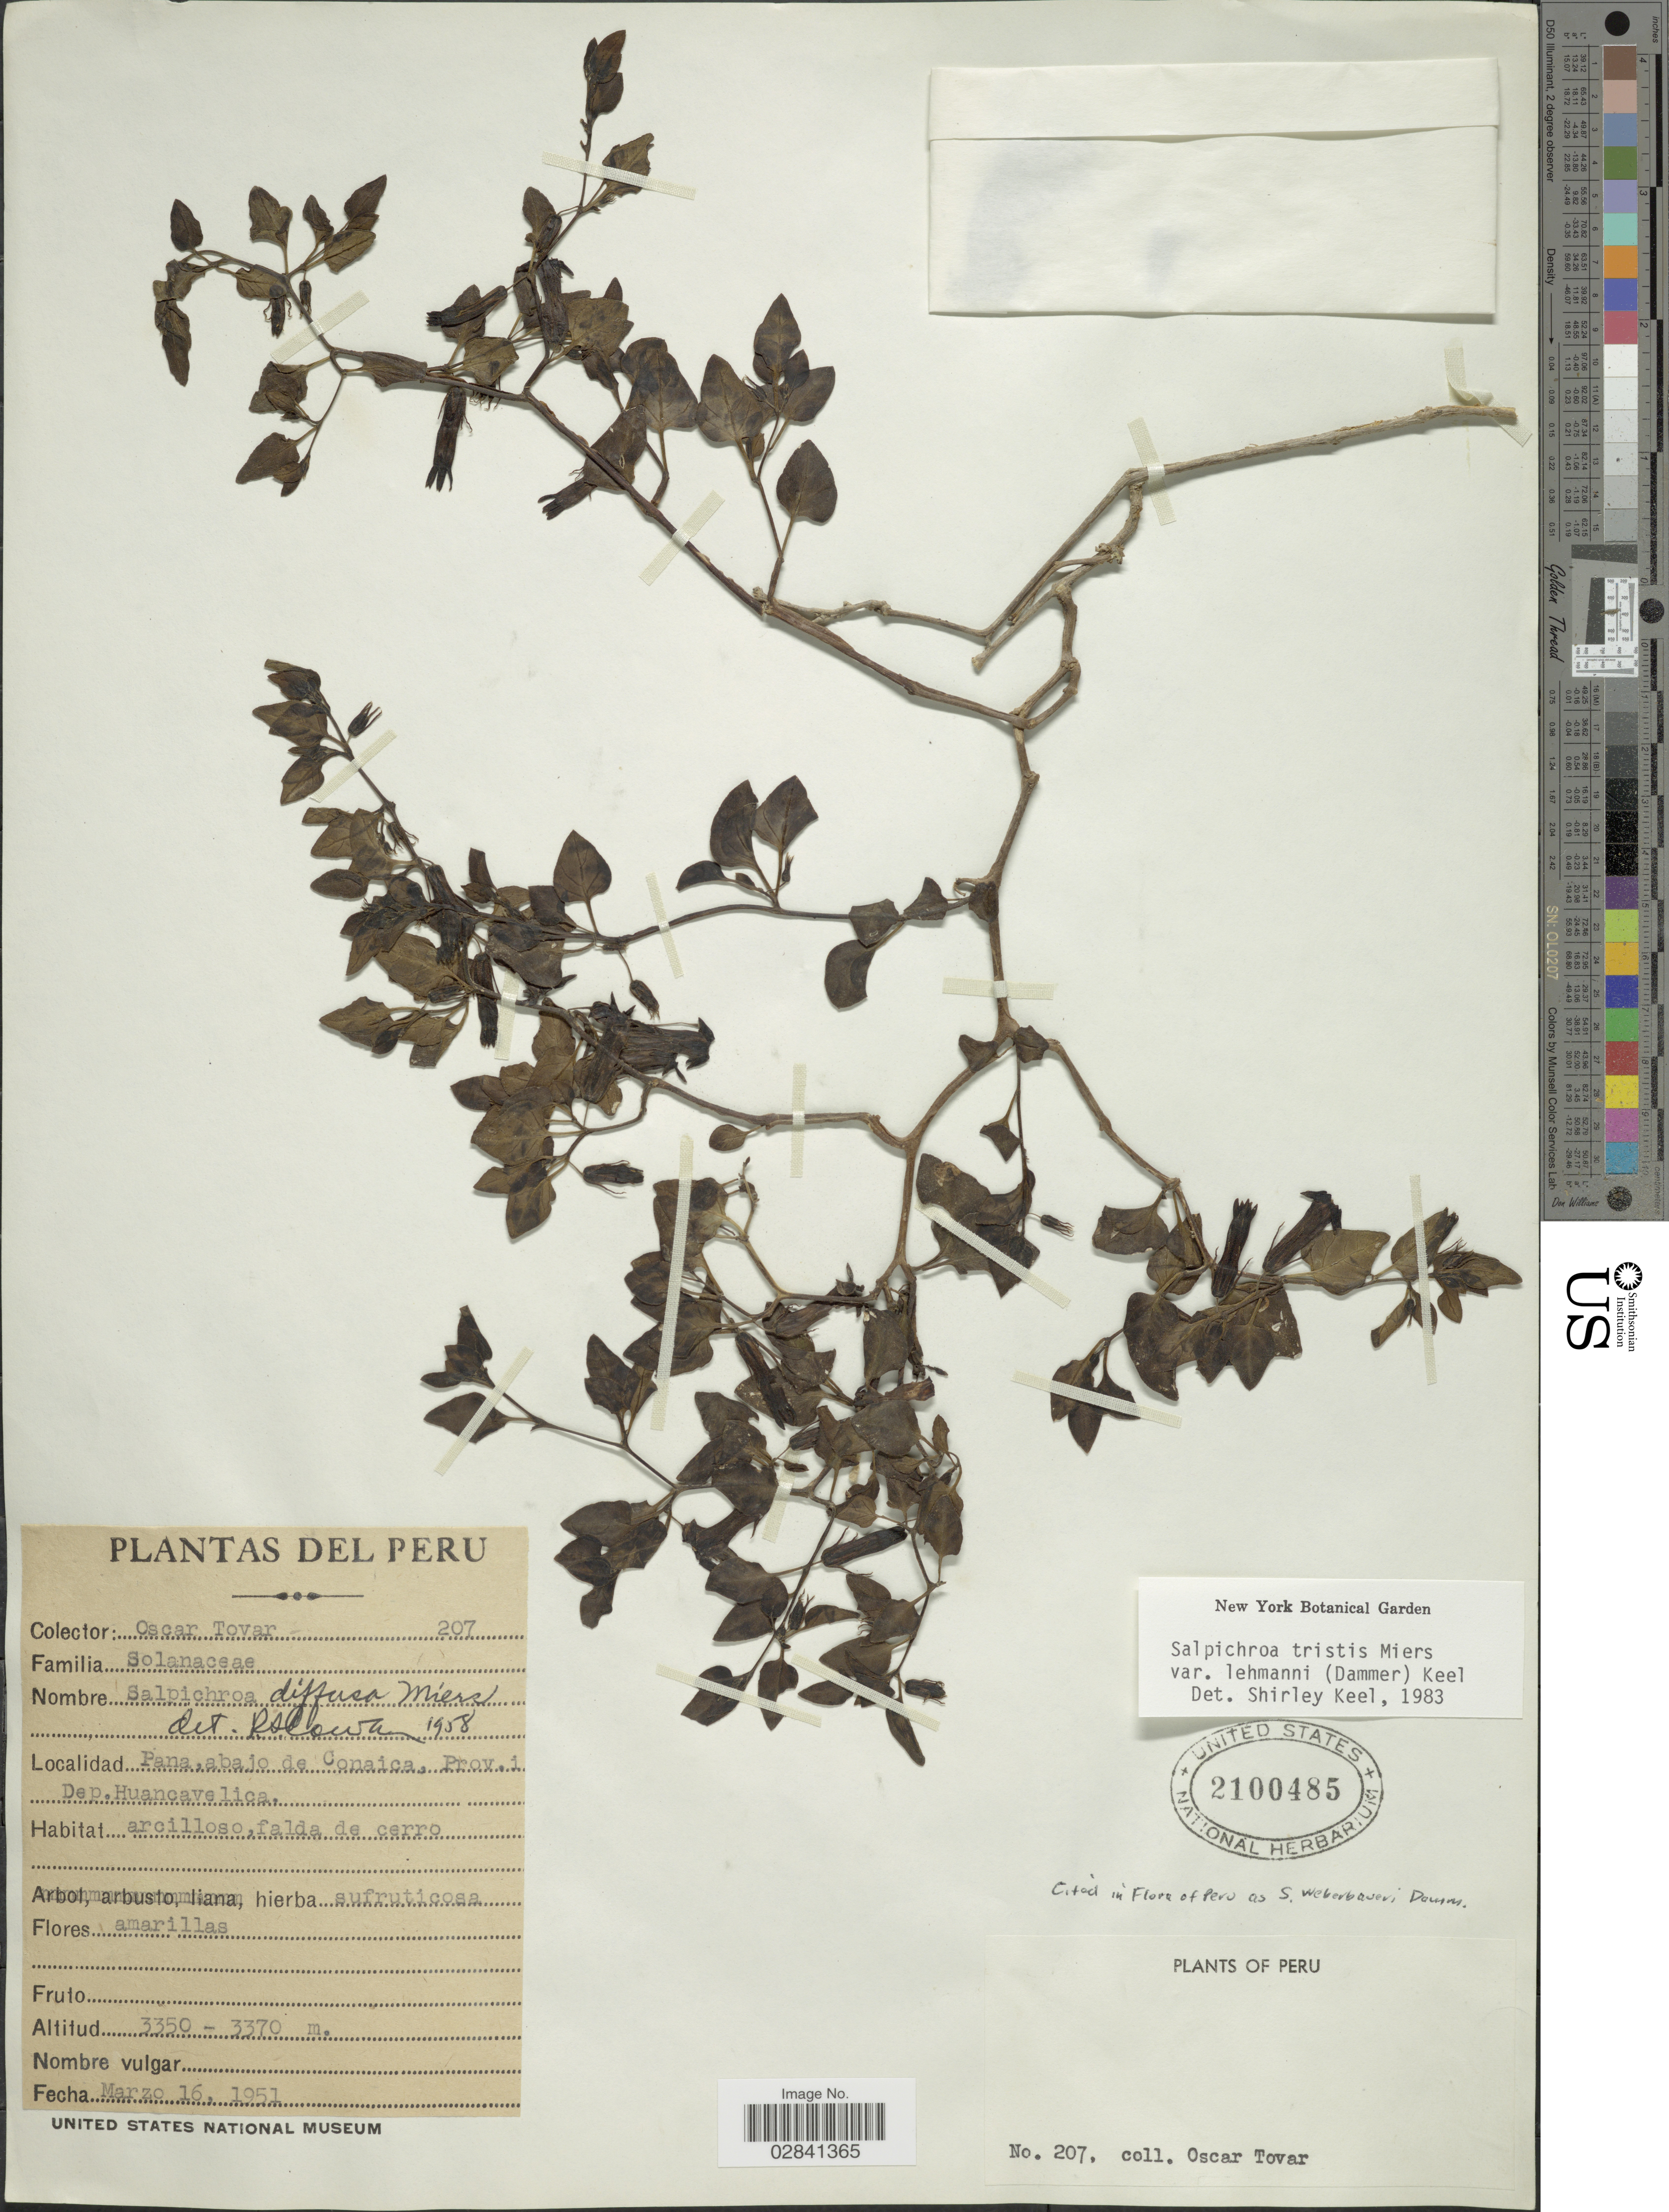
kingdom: Plantae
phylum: Tracheophyta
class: Magnoliopsida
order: Solanales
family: Solanaceae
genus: Salpichroa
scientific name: Salpichroa tristis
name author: Walp.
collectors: Ó. Tovar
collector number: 207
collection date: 1951-03-16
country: Peru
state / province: Huancavelica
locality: Pana, abajo de Conaica, Prov. i. Dep. Huancavelica.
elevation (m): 3350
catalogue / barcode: US 2100485